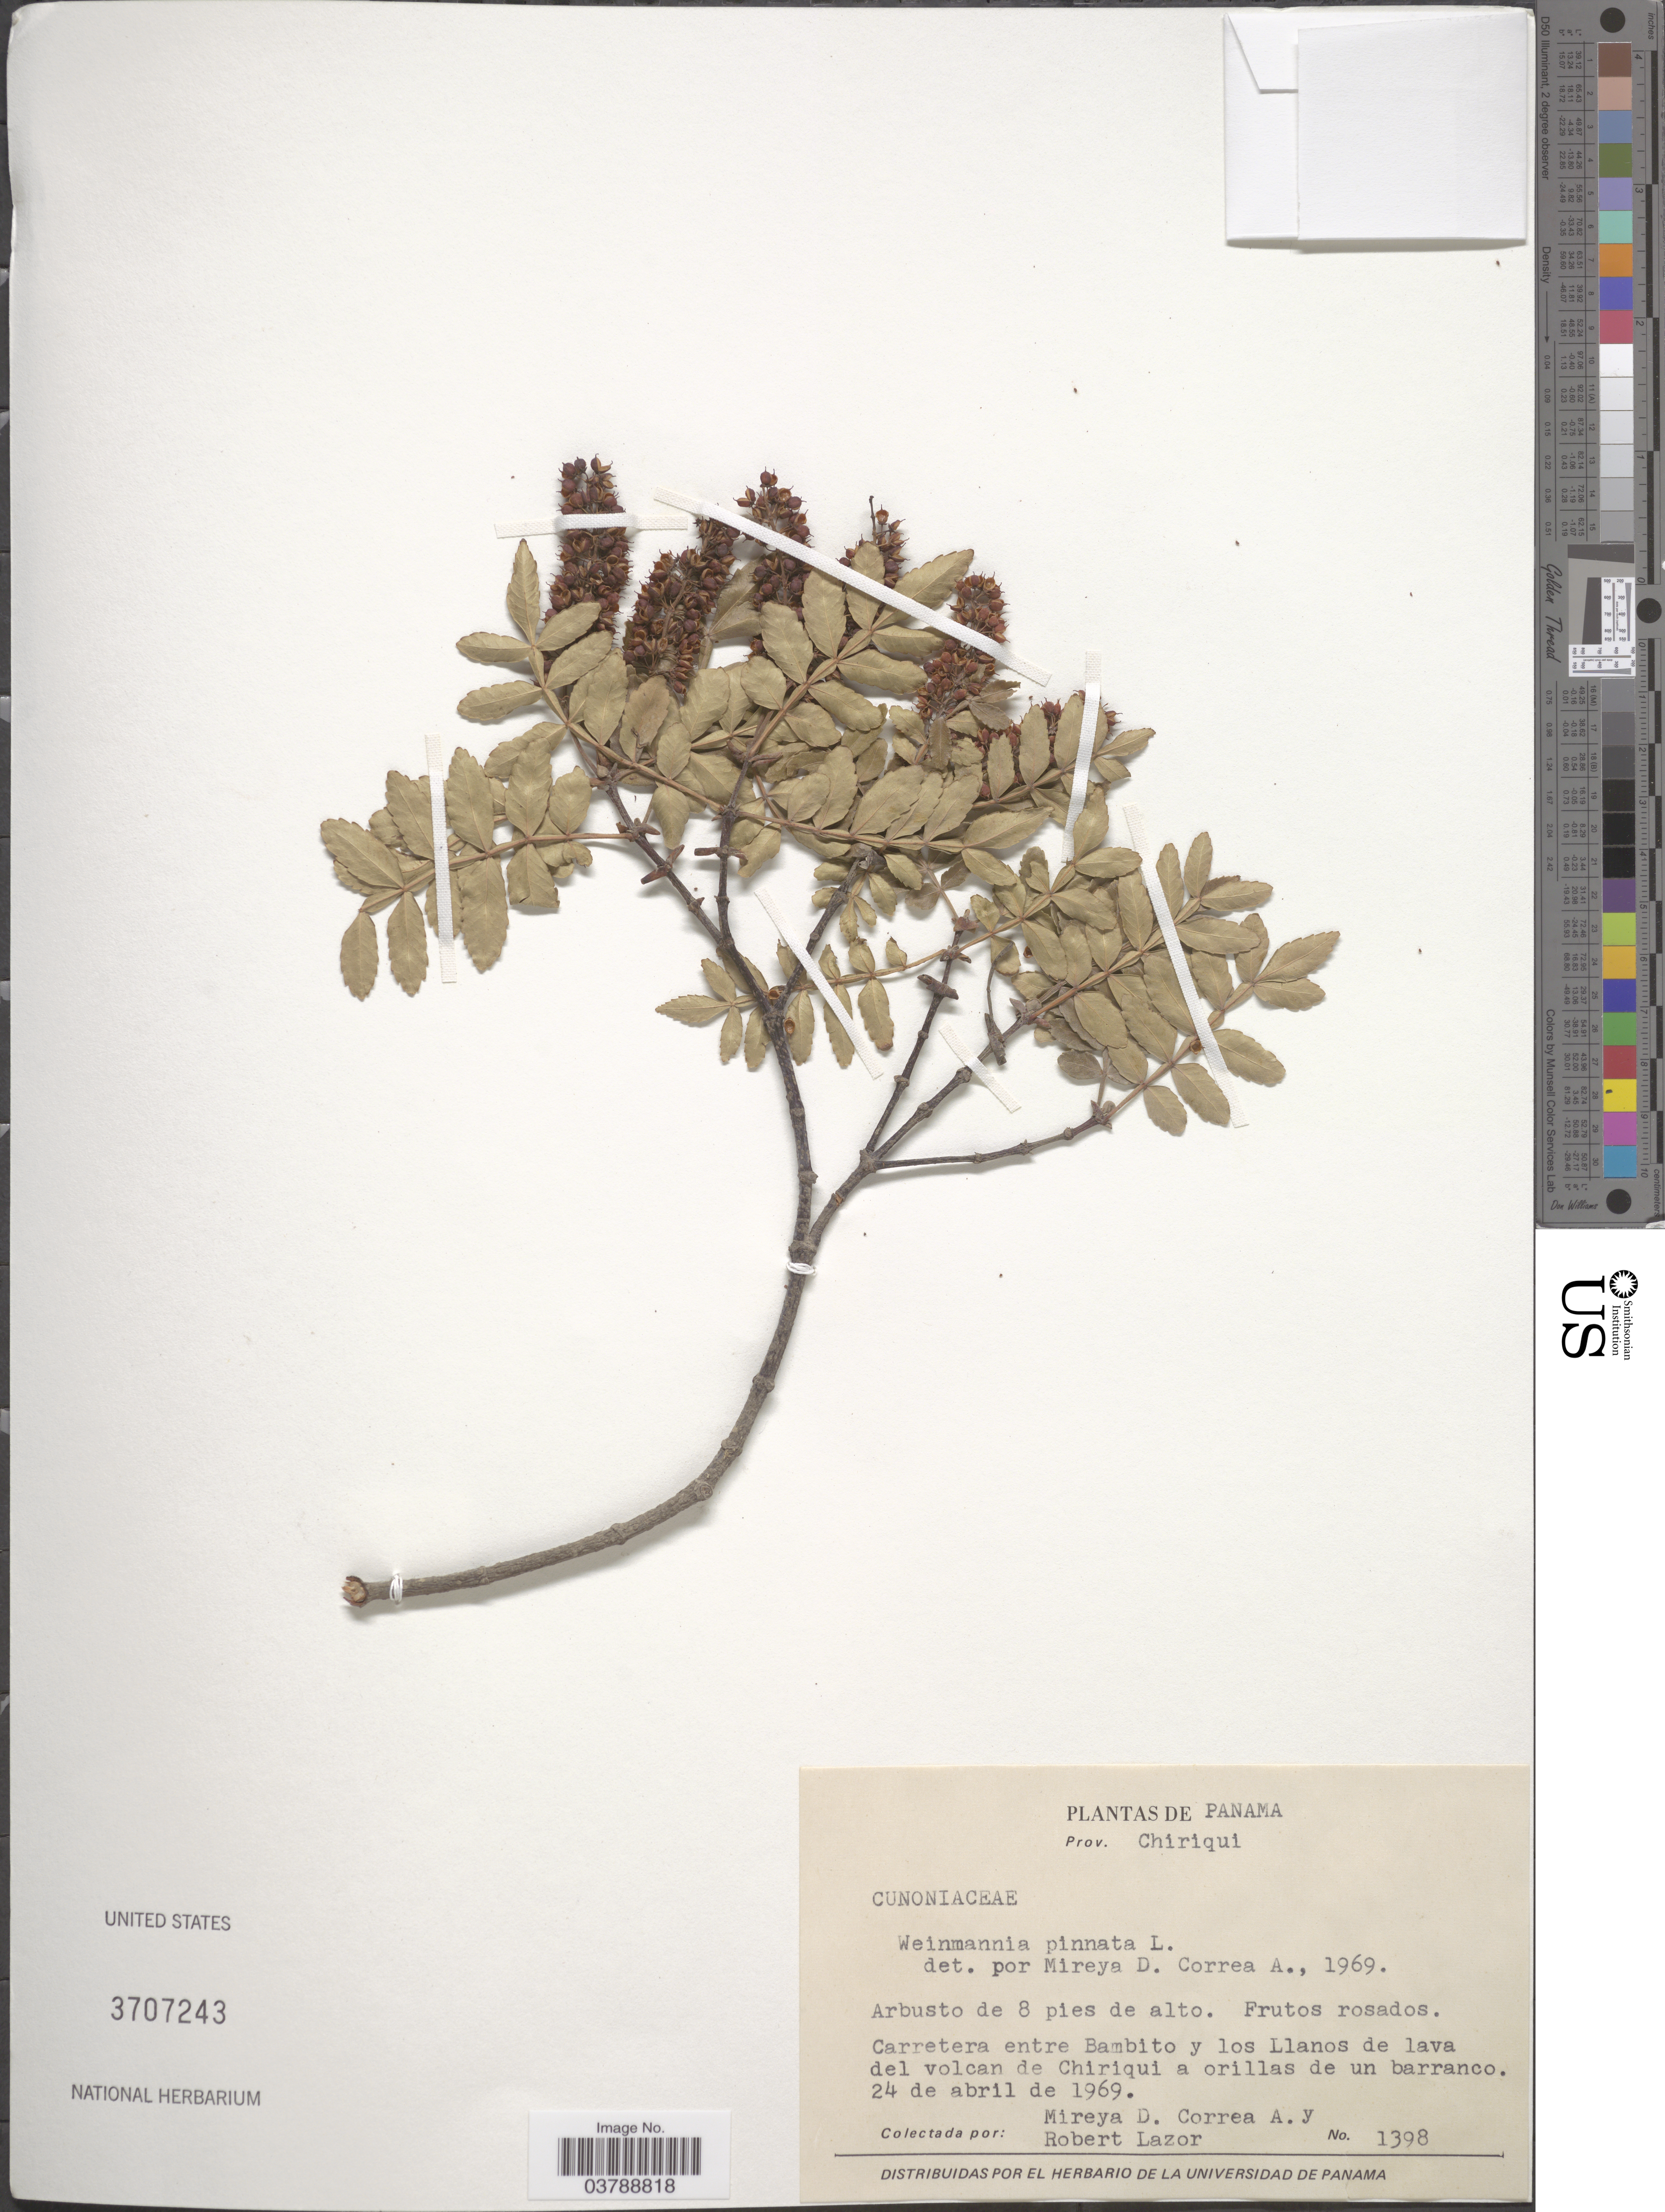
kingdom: Plantae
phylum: Tracheophyta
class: Magnoliopsida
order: Oxalidales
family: Cunoniaceae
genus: Weinmannia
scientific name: Weinmannia pinnata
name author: L.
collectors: M. D. Corrêa-A. & R. L. Lazor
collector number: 1398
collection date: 1969-04-24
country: Panama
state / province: Chiriqui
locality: Carretera entre Bambito y los Llanos de lava del volcan de Chiriqui a orillas de un barranco.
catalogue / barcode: US 3707243